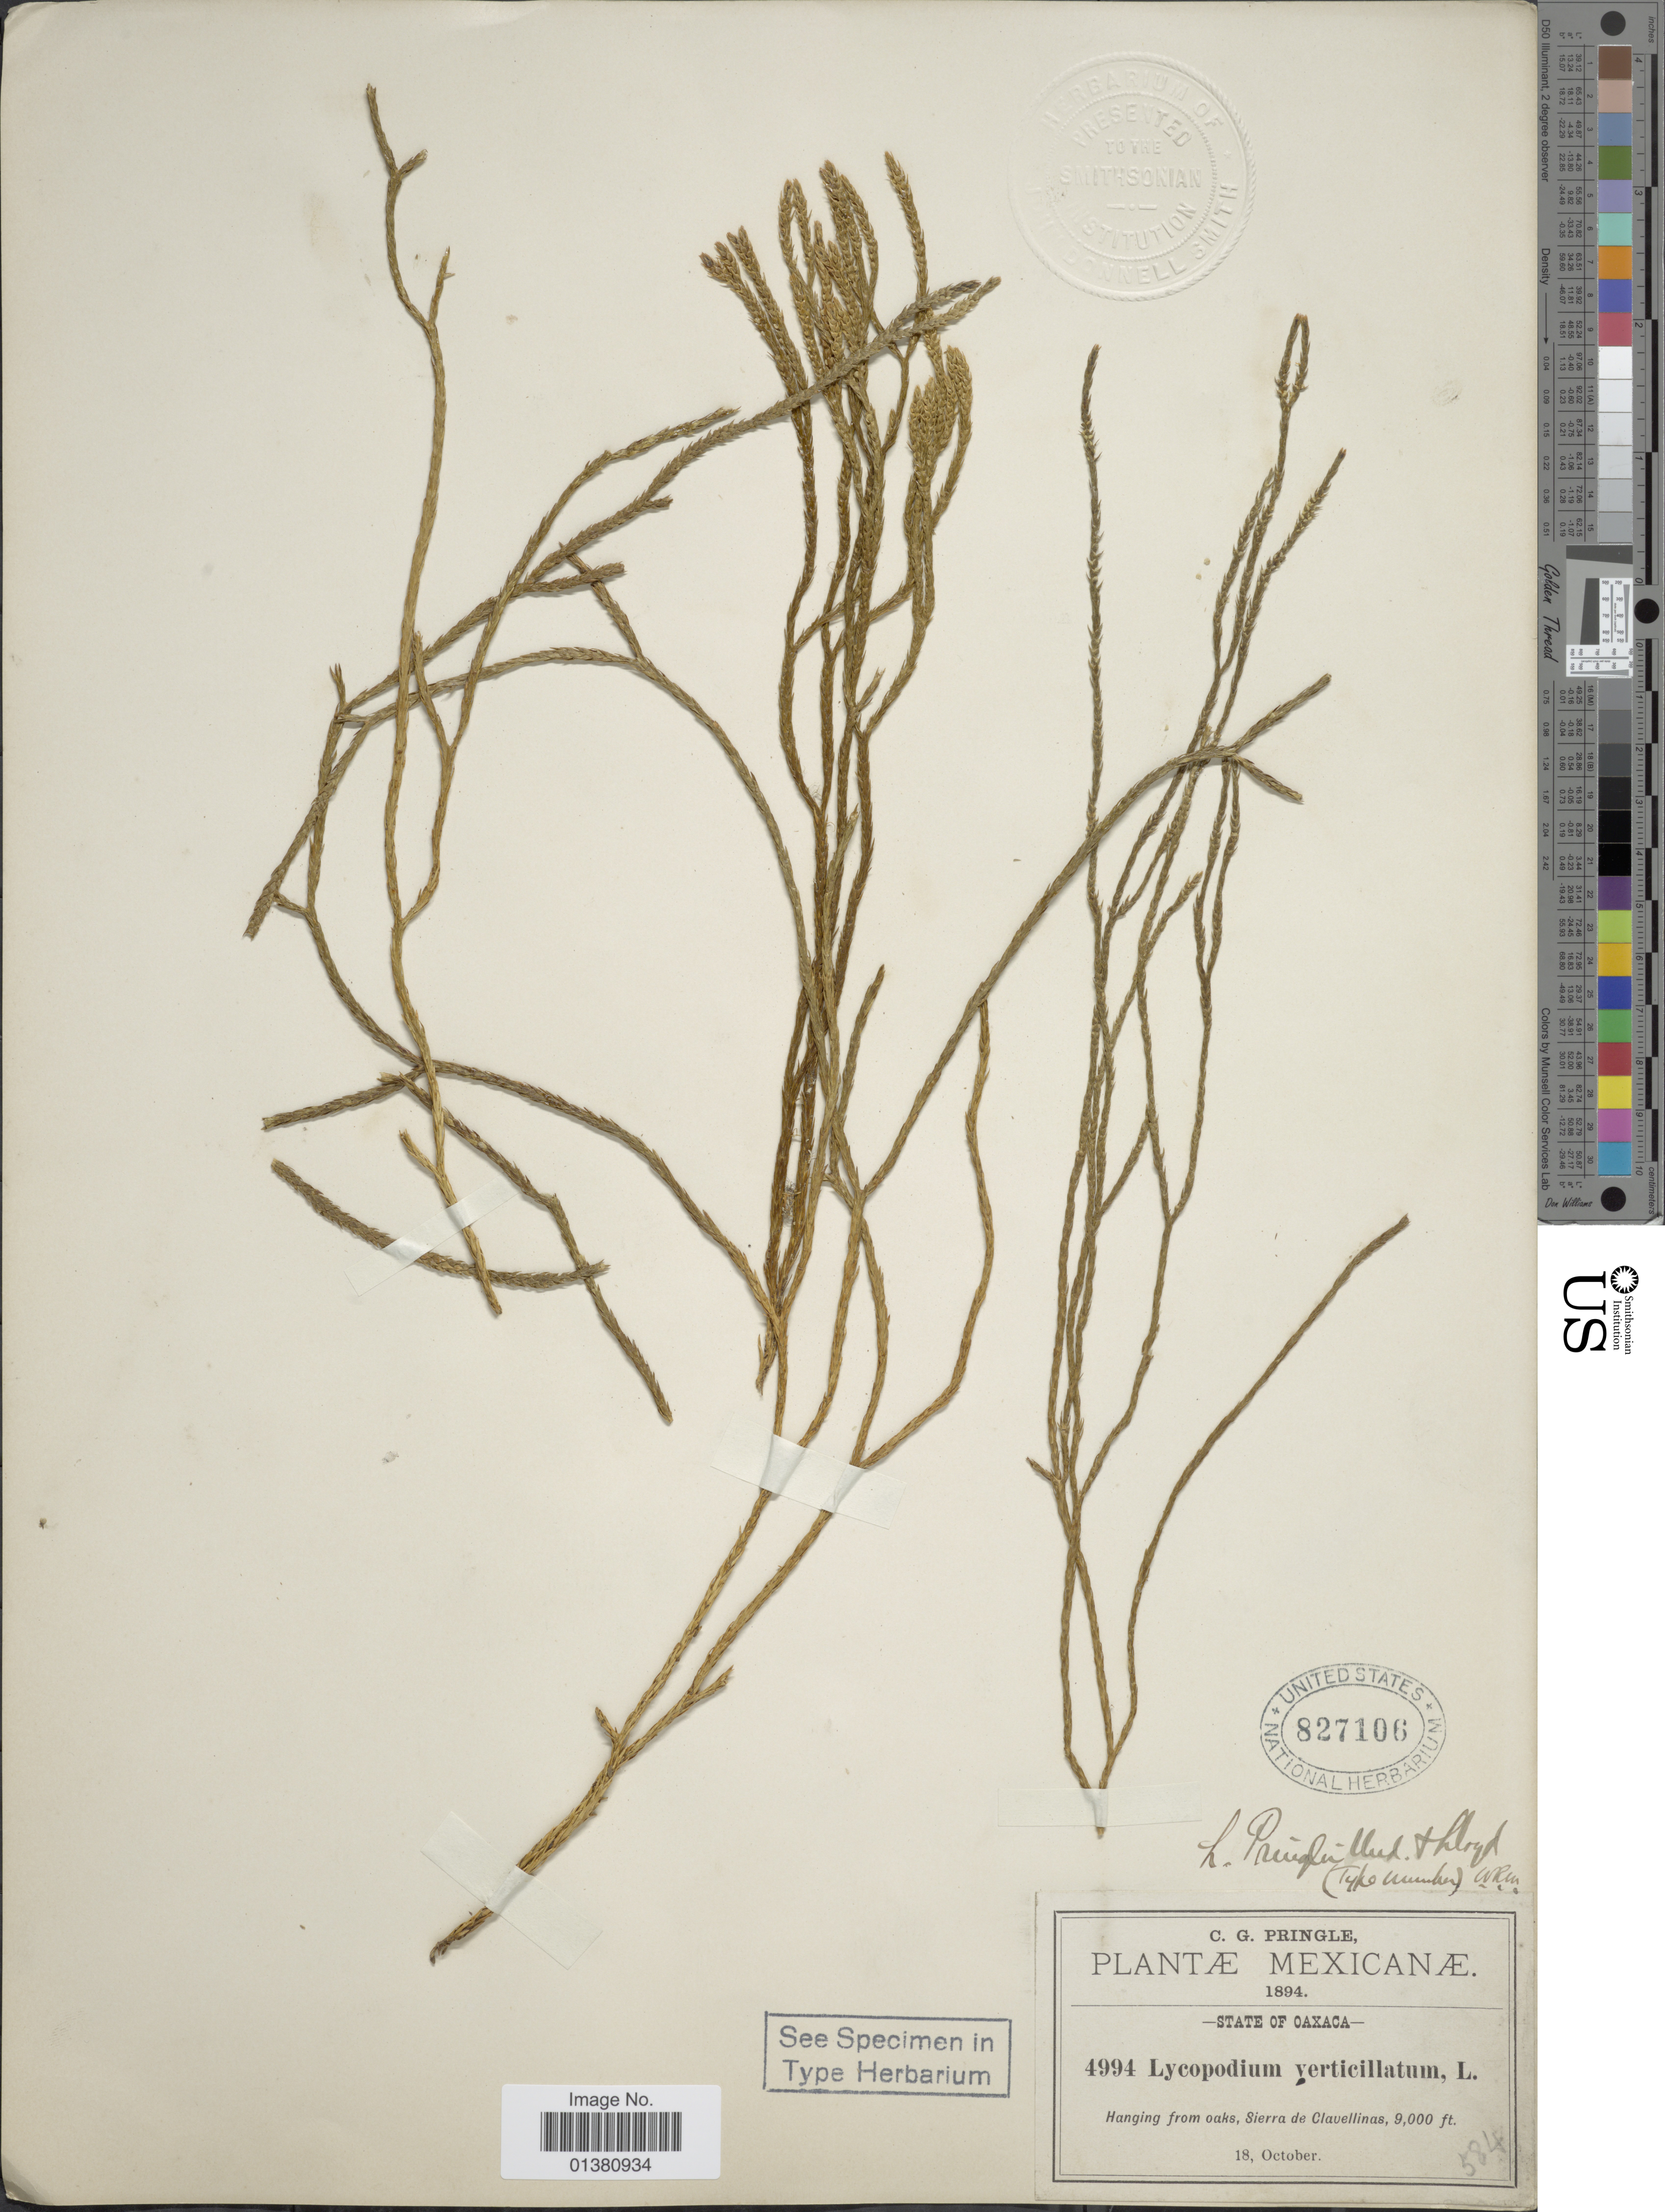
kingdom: Plantae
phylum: Tracheophyta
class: Lycopodiopsida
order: Lycopodiales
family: Lycopodiaceae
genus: Phlegmariurus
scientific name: Phlegmariurus pringlei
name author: (Underw. & F.E. Lloyd) B. Øllg.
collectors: C. G. Pringle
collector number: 4994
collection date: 1894-10-18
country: Mexico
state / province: Oaxaca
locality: State of Oaxaca, hanging from oaks, Sierra de Clavellinas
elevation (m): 2743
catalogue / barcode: US 827106